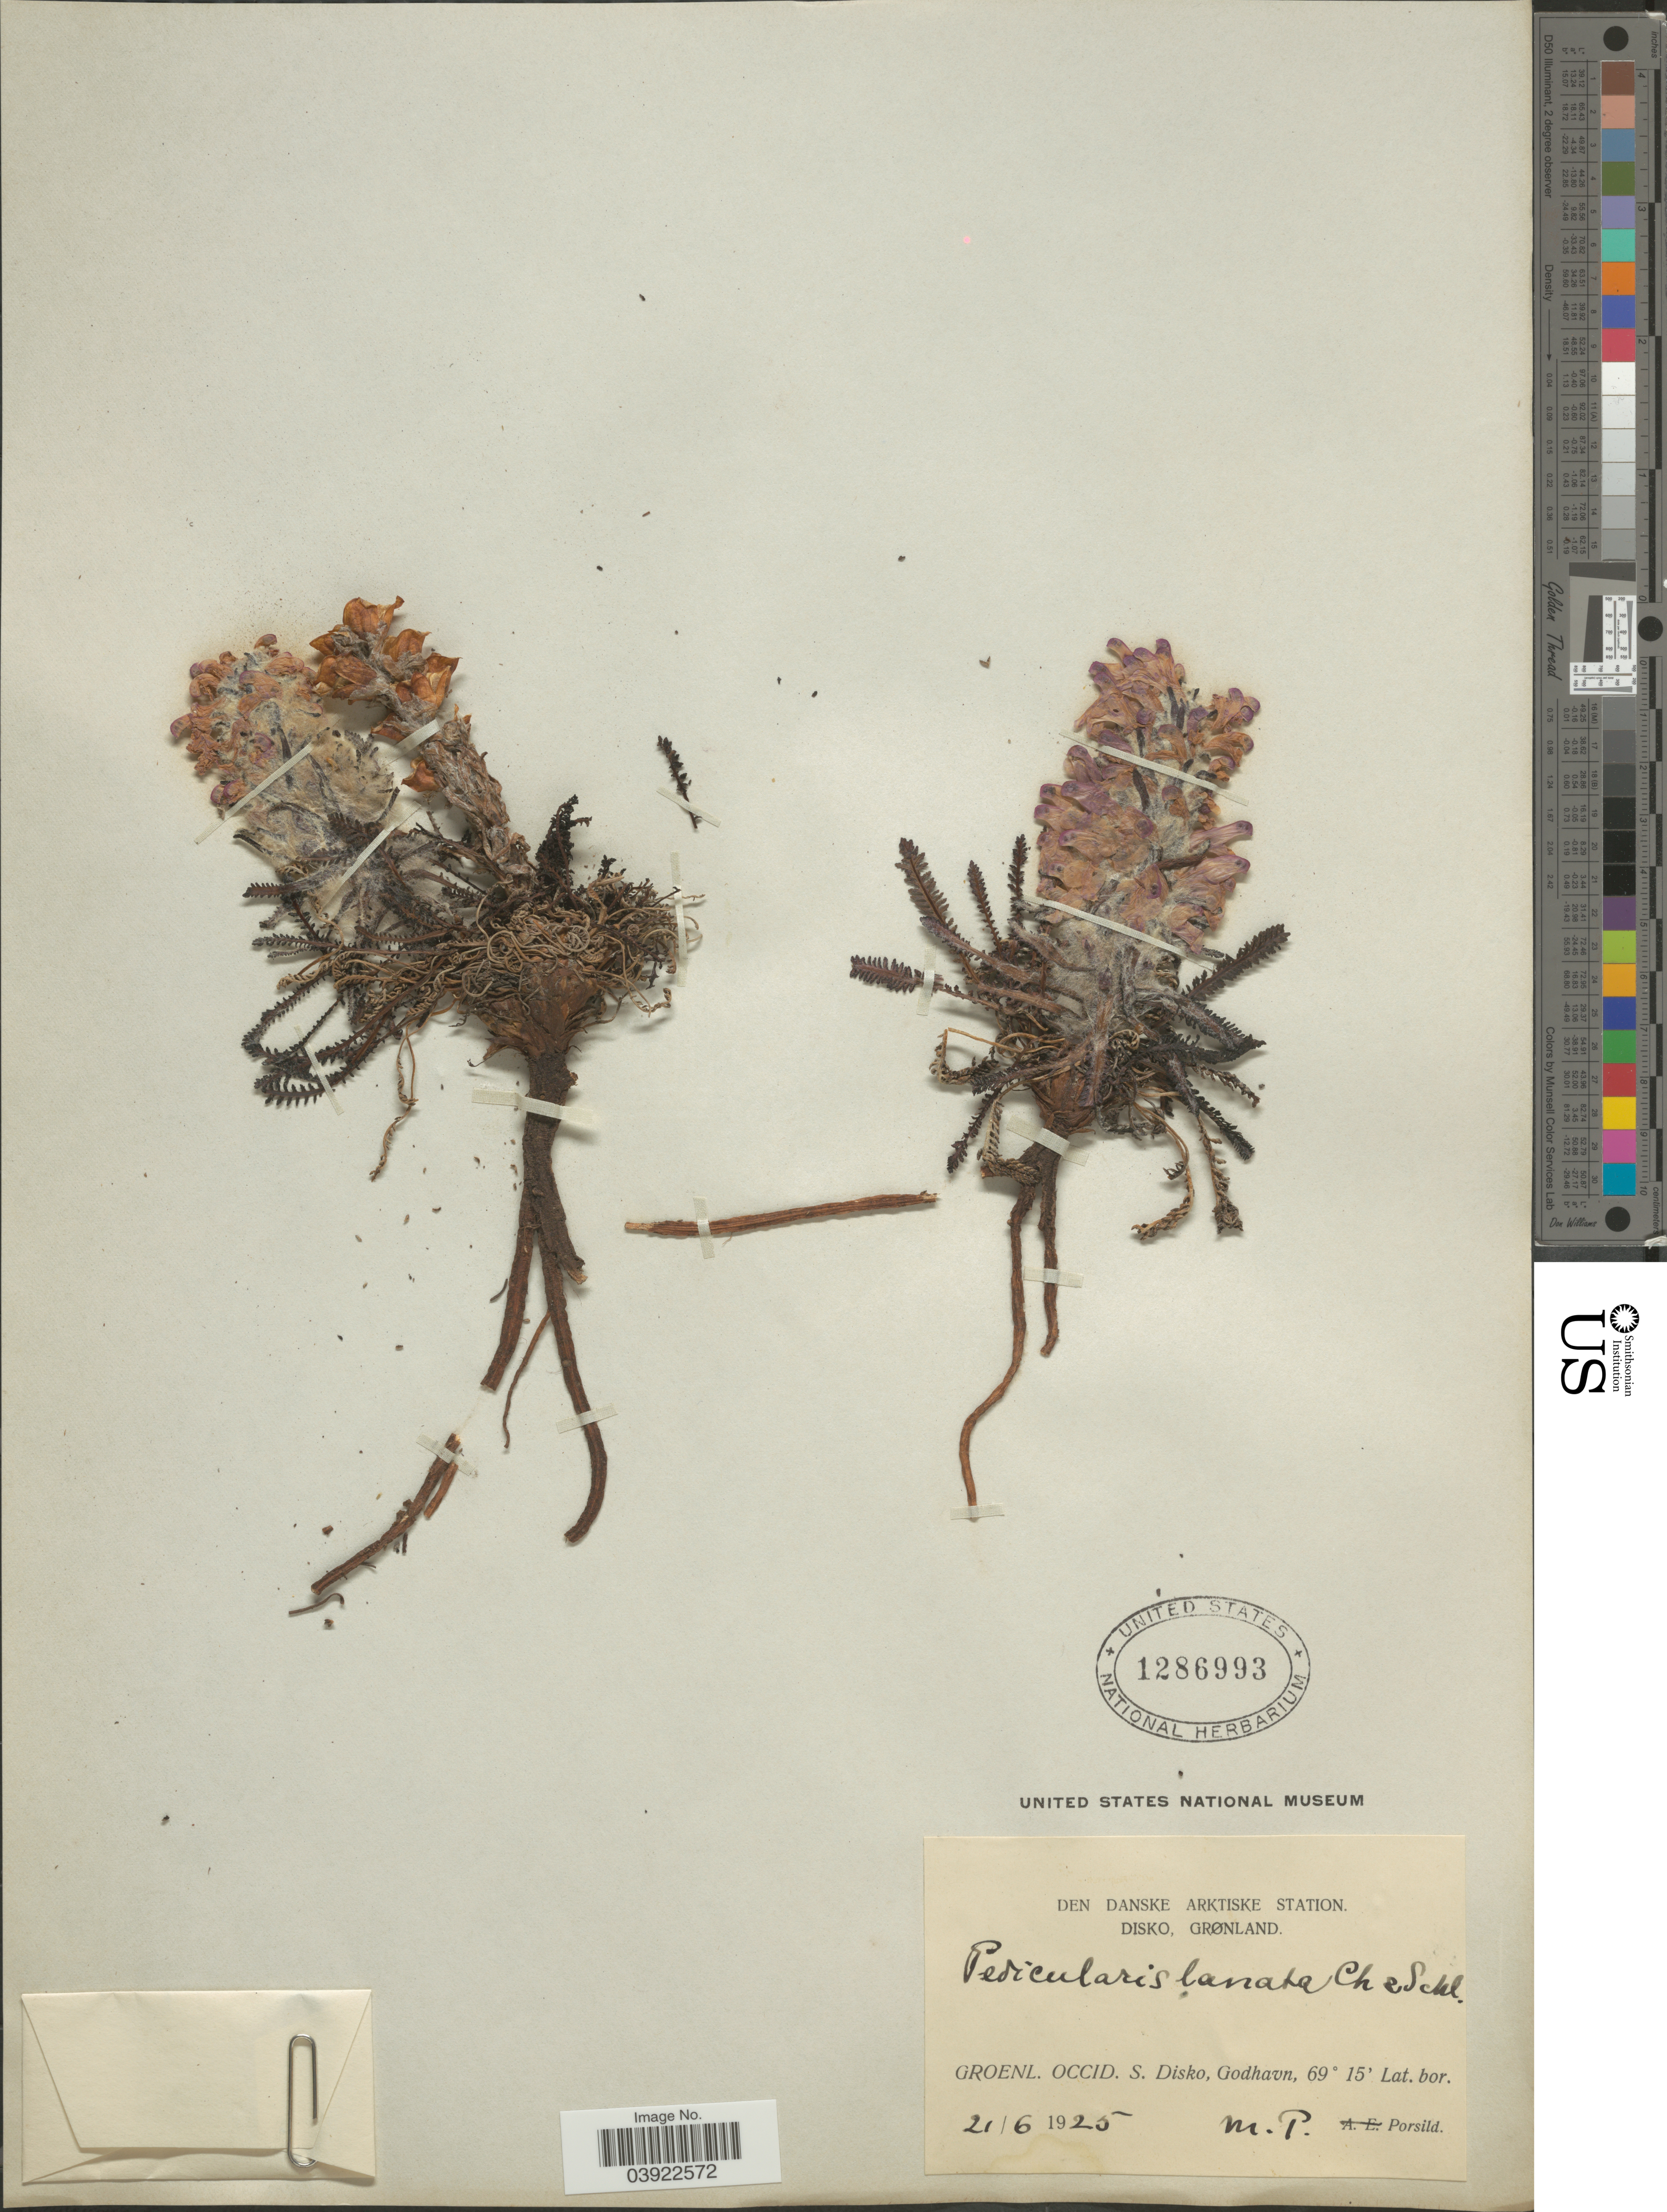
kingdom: Plantae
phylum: Tracheophyta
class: Magnoliopsida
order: Lamiales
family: Orobanchaceae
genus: Pedicularis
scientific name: Pedicularis lanata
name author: Willd. ex Cham. & Schltdl.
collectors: M. P. Porsild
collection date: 1925-06-21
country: Greenland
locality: Den Danske Arktiske Station. Disko, Grønland. Groenl. Occid. S. Disko, Godhavn.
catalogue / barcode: US 1286993